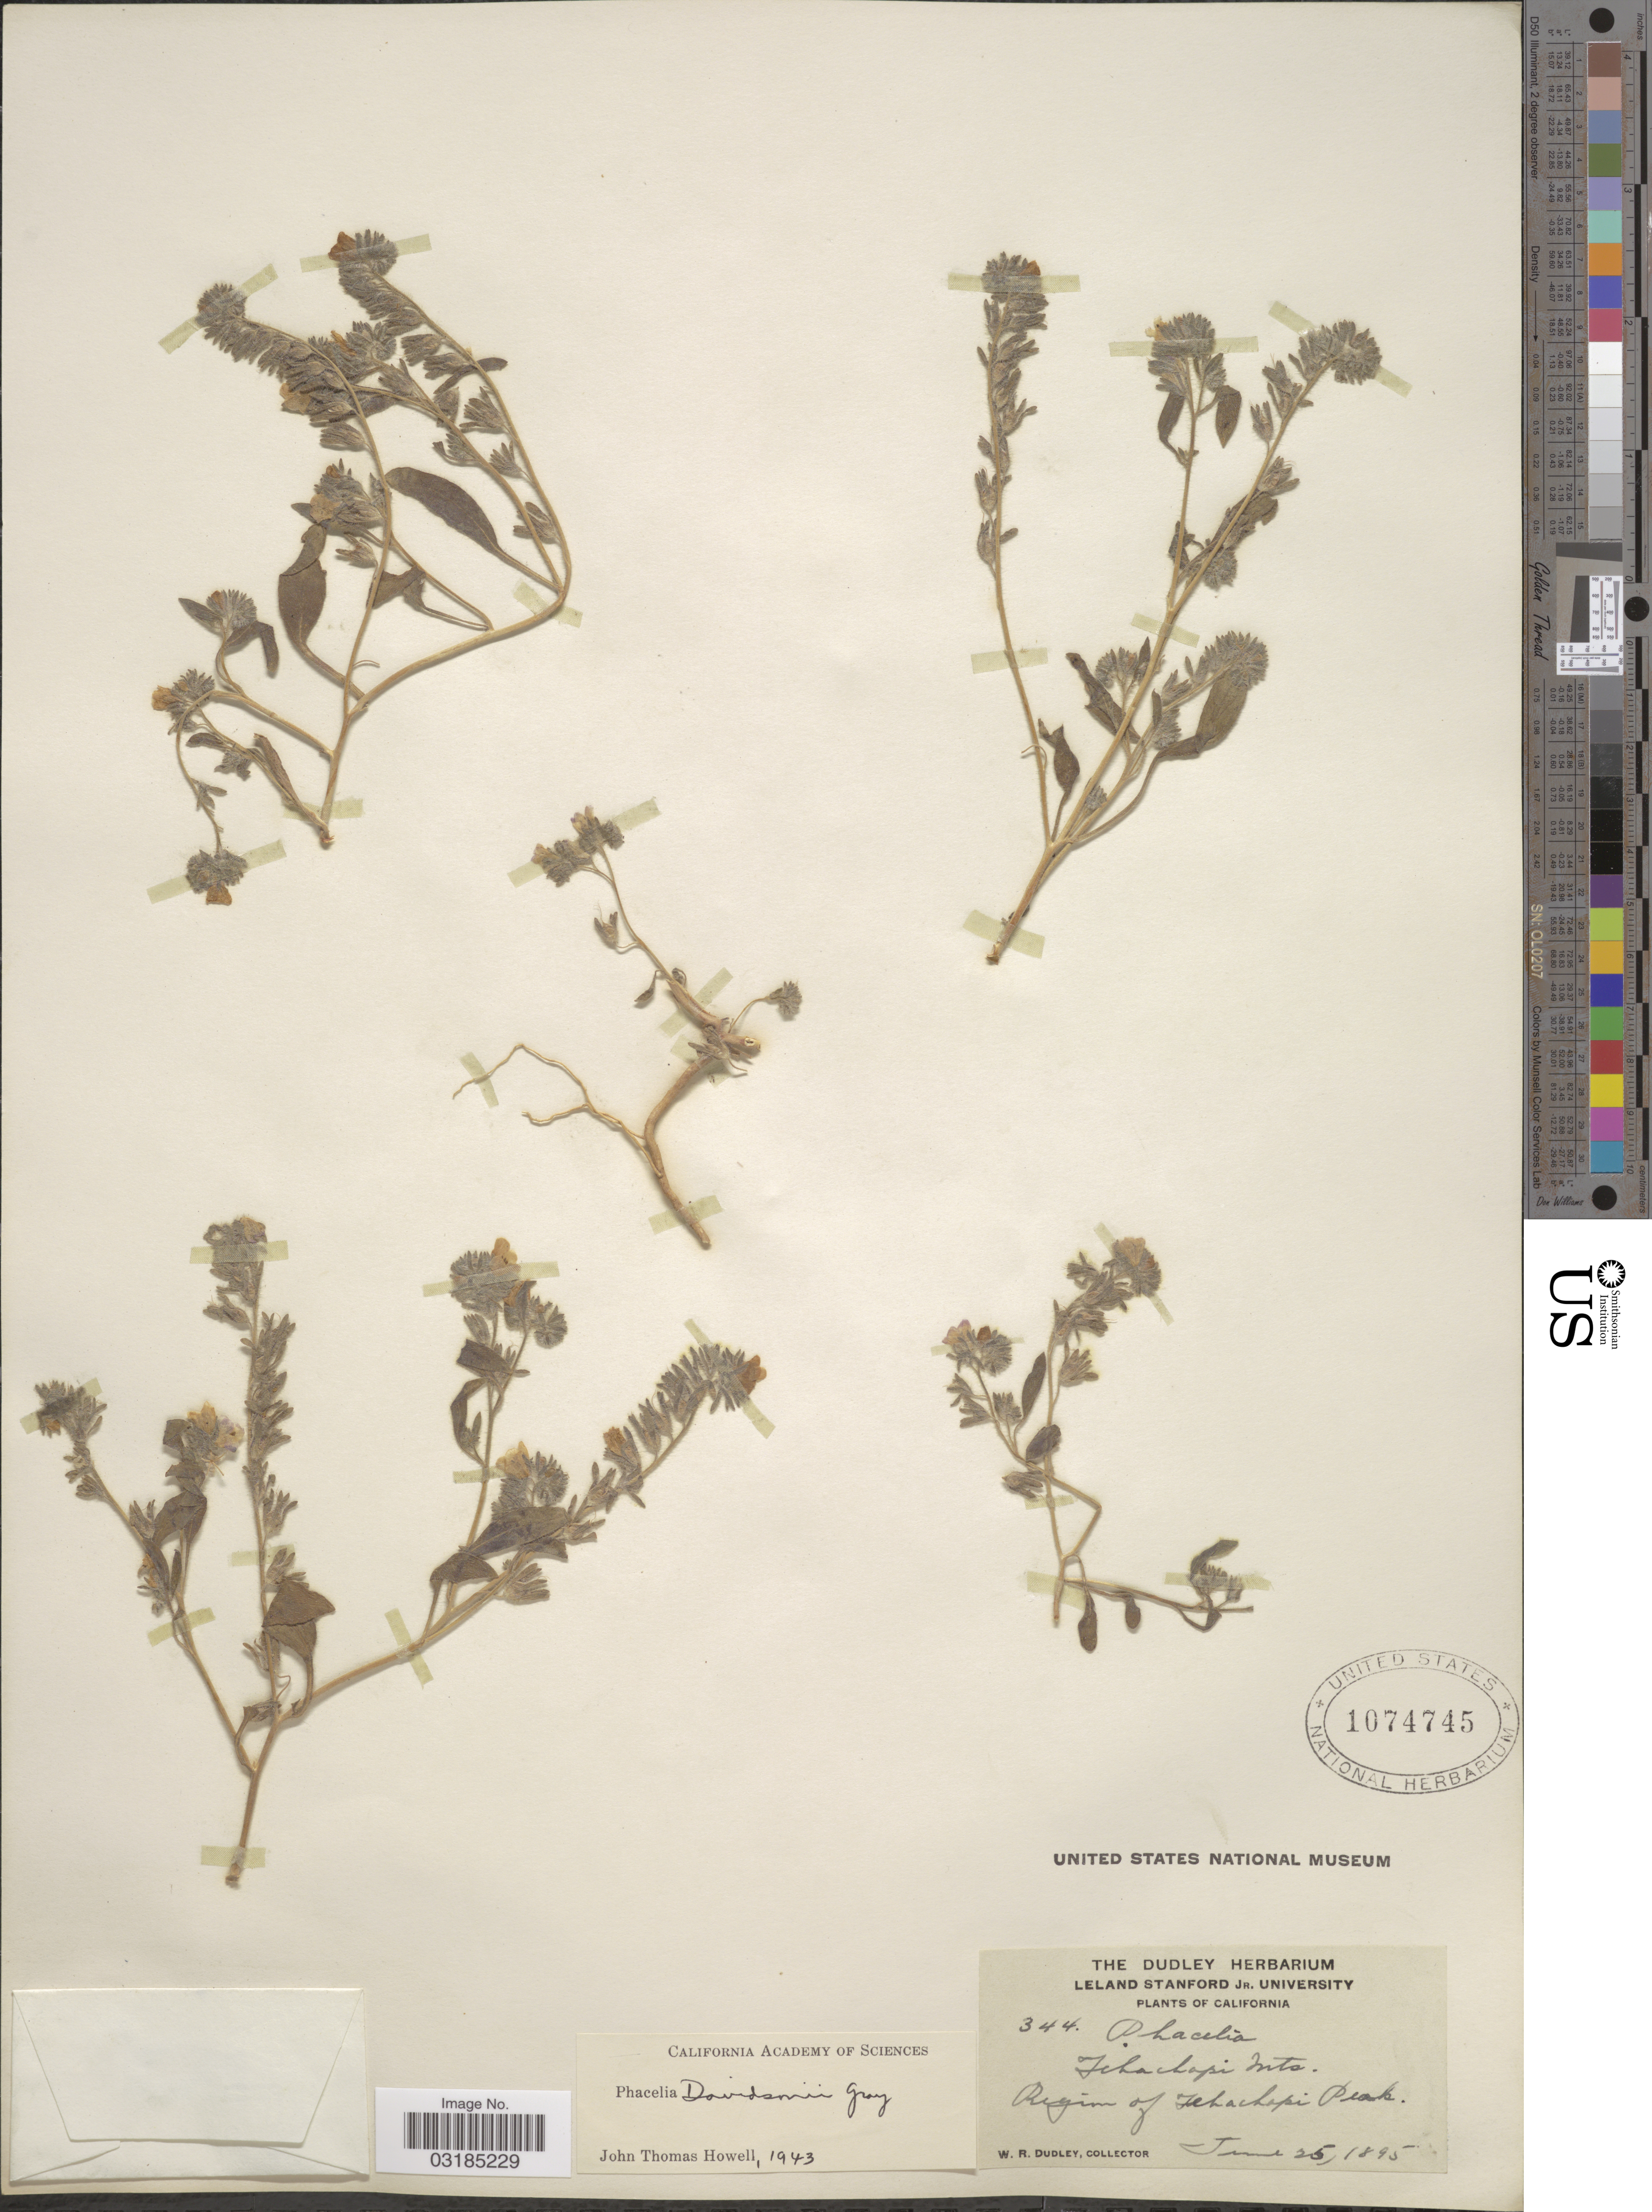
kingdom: Plantae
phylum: Tracheophyta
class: Magnoliopsida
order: Boraginales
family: Hydrophyllaceae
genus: Phacelia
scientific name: Phacelia davidsonii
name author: A. Gray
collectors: W. Dudley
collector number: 344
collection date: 1895-06-25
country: United States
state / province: California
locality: Tehachapi Mts. Region of Tehachapi Peak.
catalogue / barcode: US 1074745